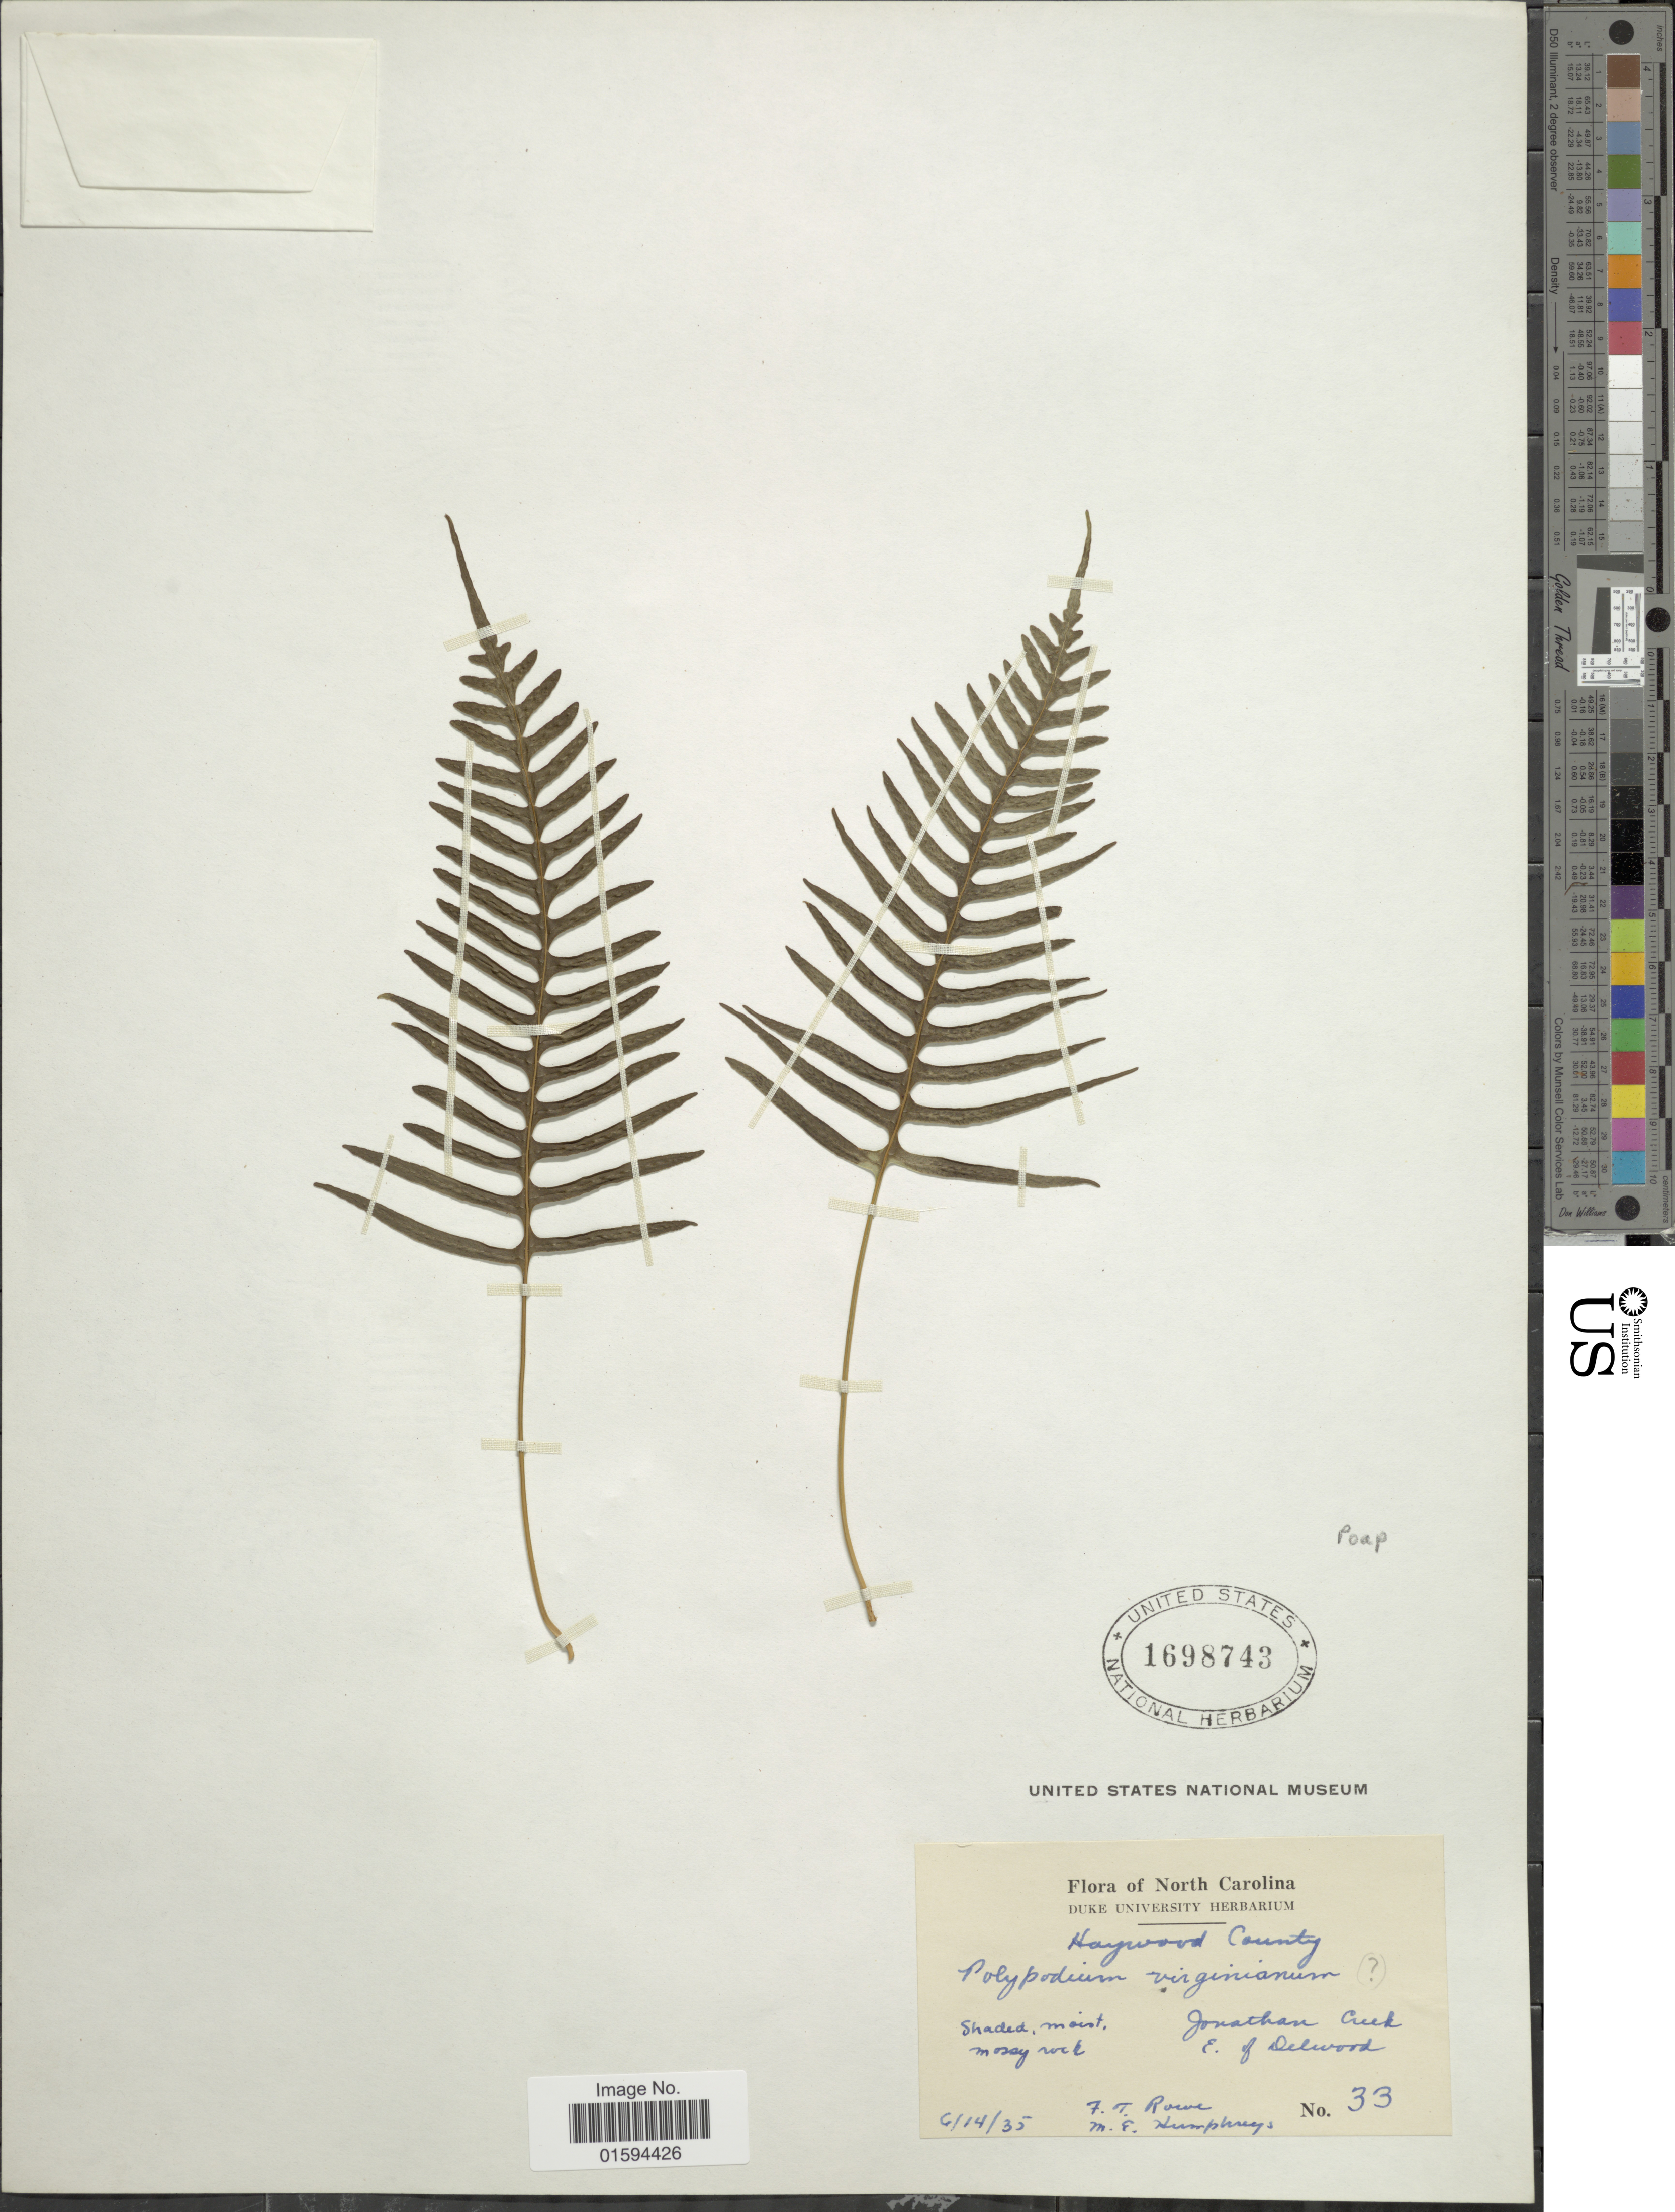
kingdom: Plantae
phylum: Tracheophyta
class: Polypodiopsida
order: Polypodiales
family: Polypodiaceae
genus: Polypodium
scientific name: Polypodium appalachianum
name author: Haufler & Windham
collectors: F. Rowe & M. Humphreys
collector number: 33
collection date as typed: Transcribed d/m/y: 14/6/35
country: United States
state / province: North Carolina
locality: Jonathan Creek, E. of Delwood.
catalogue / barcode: US 1698743